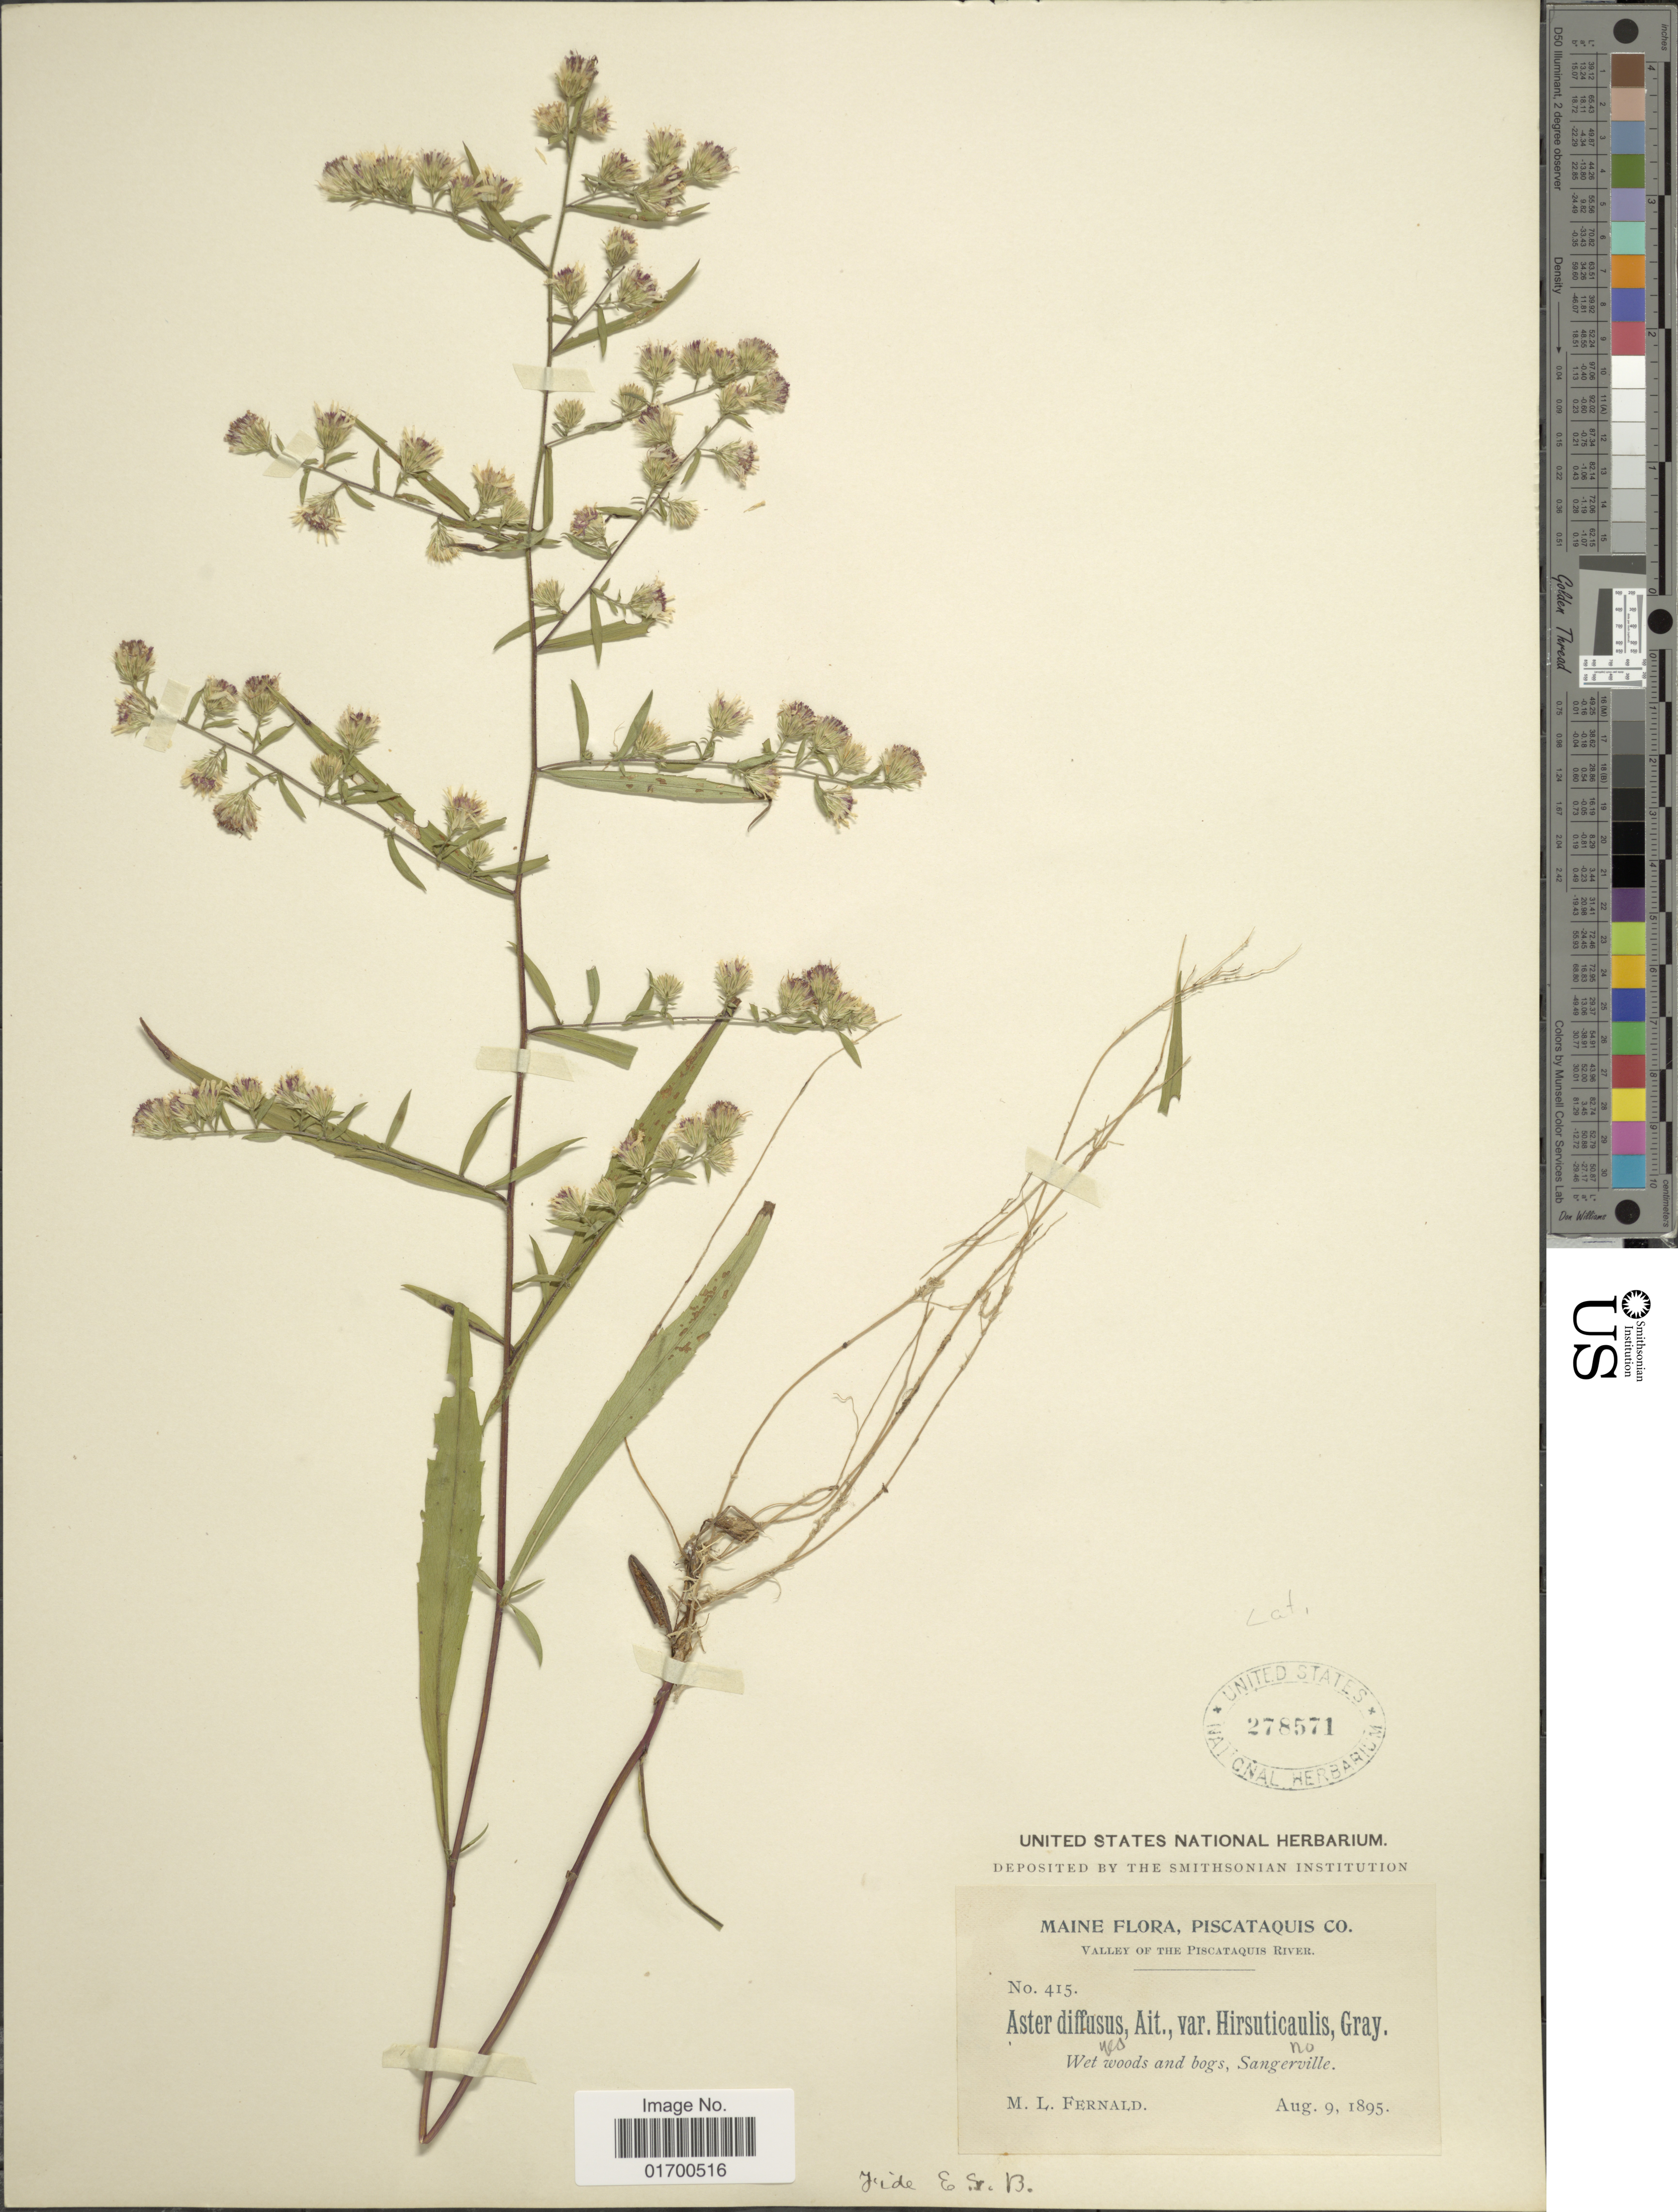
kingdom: Plantae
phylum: Tracheophyta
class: Magnoliopsida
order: Asterales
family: Asteraceae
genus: Symphyotrichum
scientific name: Symphyotrichum lateriflorum var. hirsuticaule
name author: (DC.) G.L. Nesom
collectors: M. L. Fernald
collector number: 415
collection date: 1895-08-09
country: United States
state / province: Maine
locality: Piscataquis Co., Wet woods and bogs, Sangerville, Valley of the Piscataquis River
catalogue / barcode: US 278571